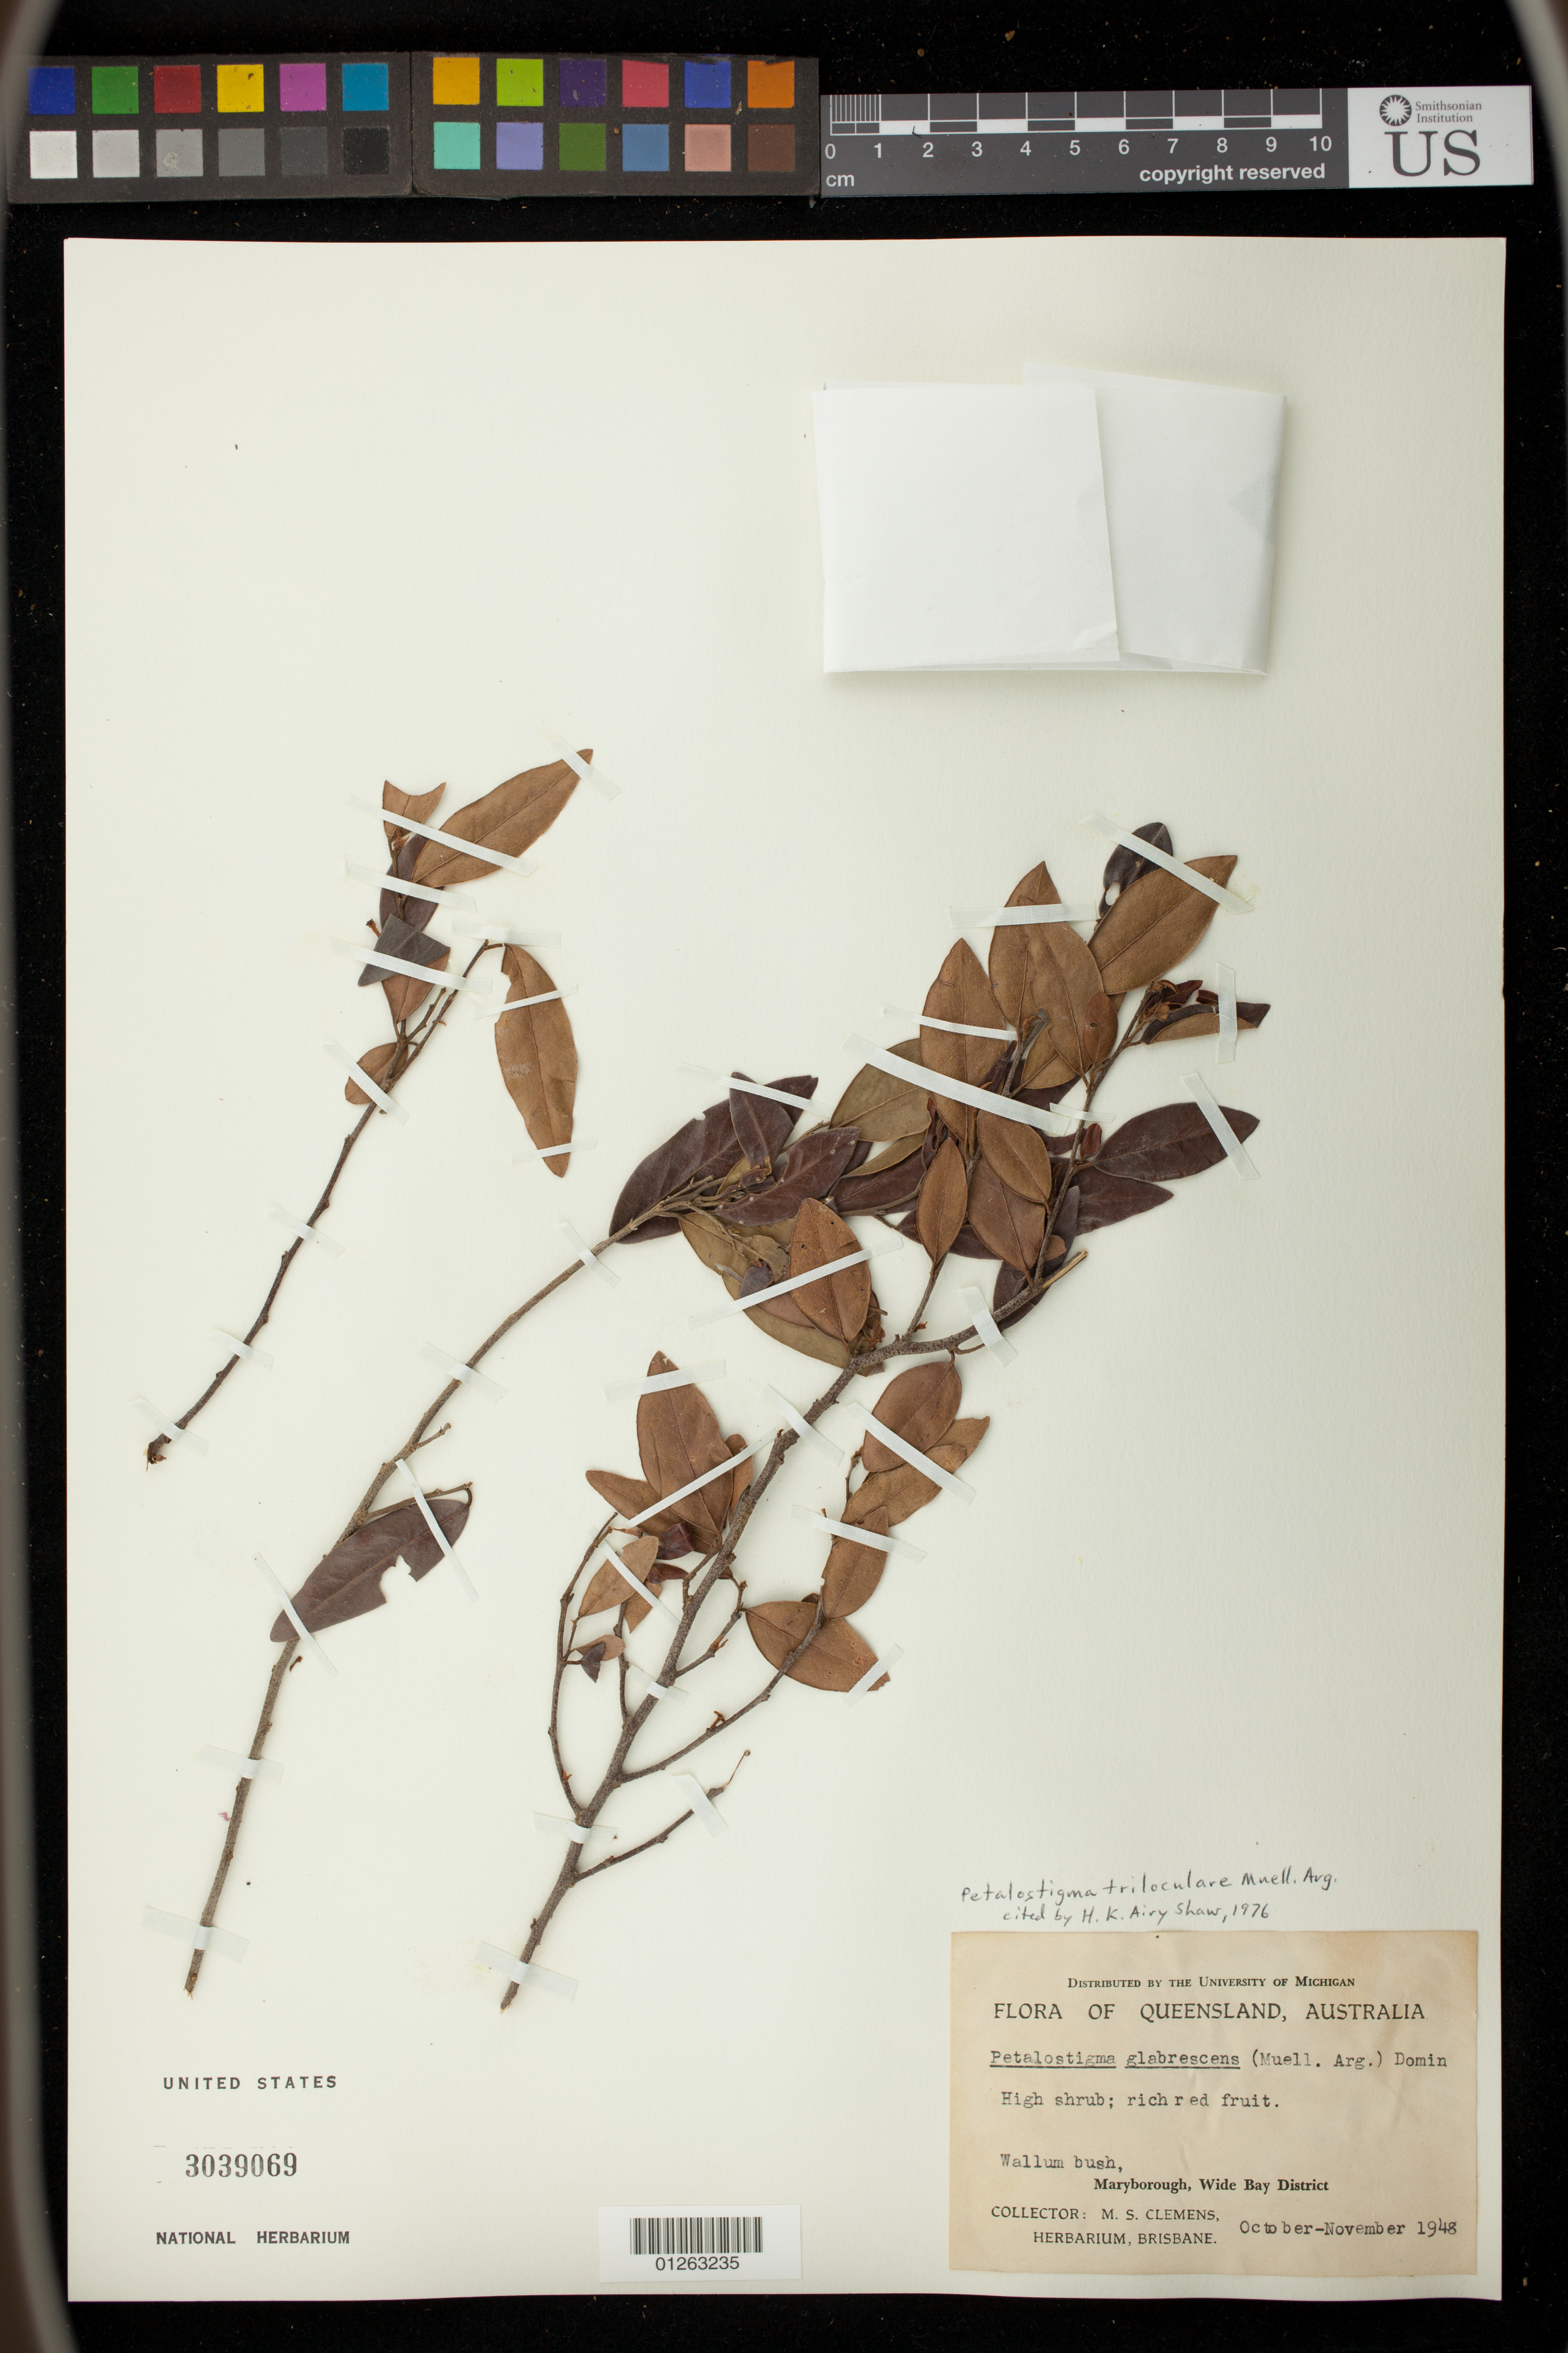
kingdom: Plantae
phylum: Tracheophyta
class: Magnoliopsida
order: Malpighiales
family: Picrodendraceae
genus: Petalostigma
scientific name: Petalostigma triloculare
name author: Müll. Arg.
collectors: M. S. Clemens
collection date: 1948-10-01/1948-11-01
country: Australia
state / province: Queensland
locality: Maryborough, Wide Bay District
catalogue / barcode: US 3039069